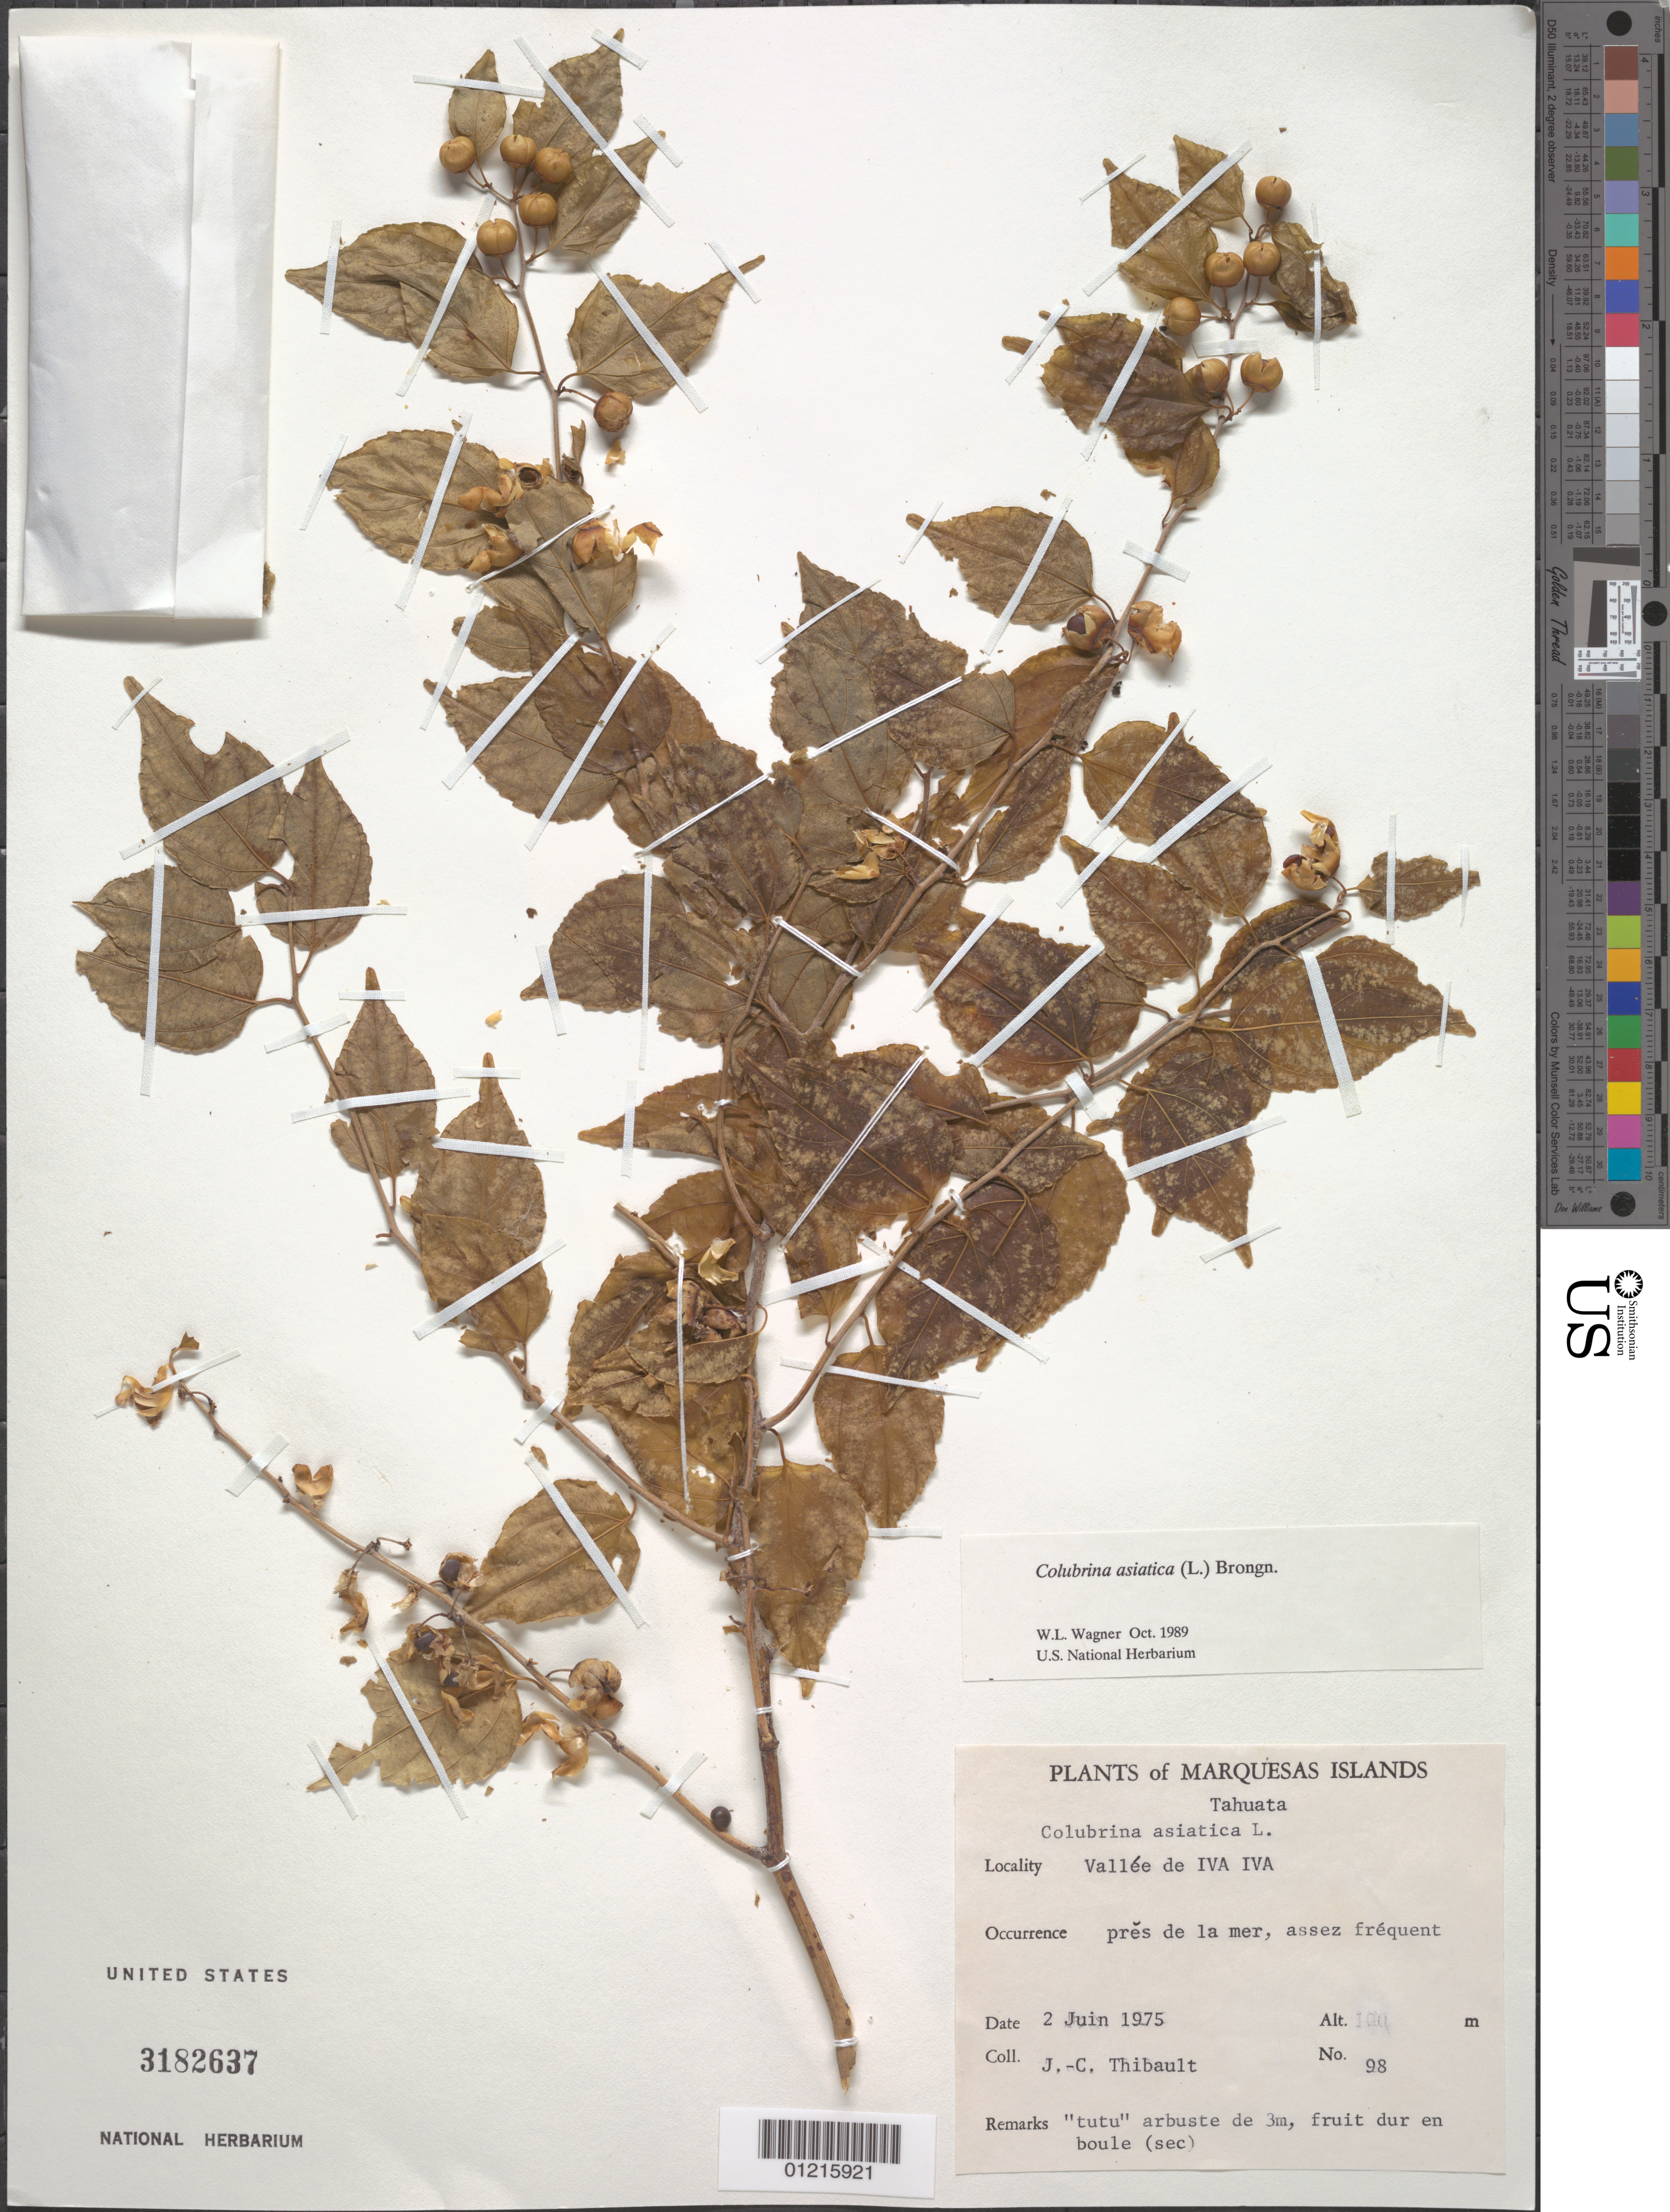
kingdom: Plantae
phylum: Tracheophyta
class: Magnoliopsida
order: Rosales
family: Rhamnaceae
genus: Colubrina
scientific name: Colubrina asiatica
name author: (L.) Brongn.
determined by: Wagner, W. L., (BOT), Smithsonian Institution - National Museum of Natural History (UNITED STATES)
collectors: J. Thibault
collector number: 98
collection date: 1975-06-02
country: French Polynesia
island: Tahuata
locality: Vallée de Iva Iva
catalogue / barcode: US 3182637